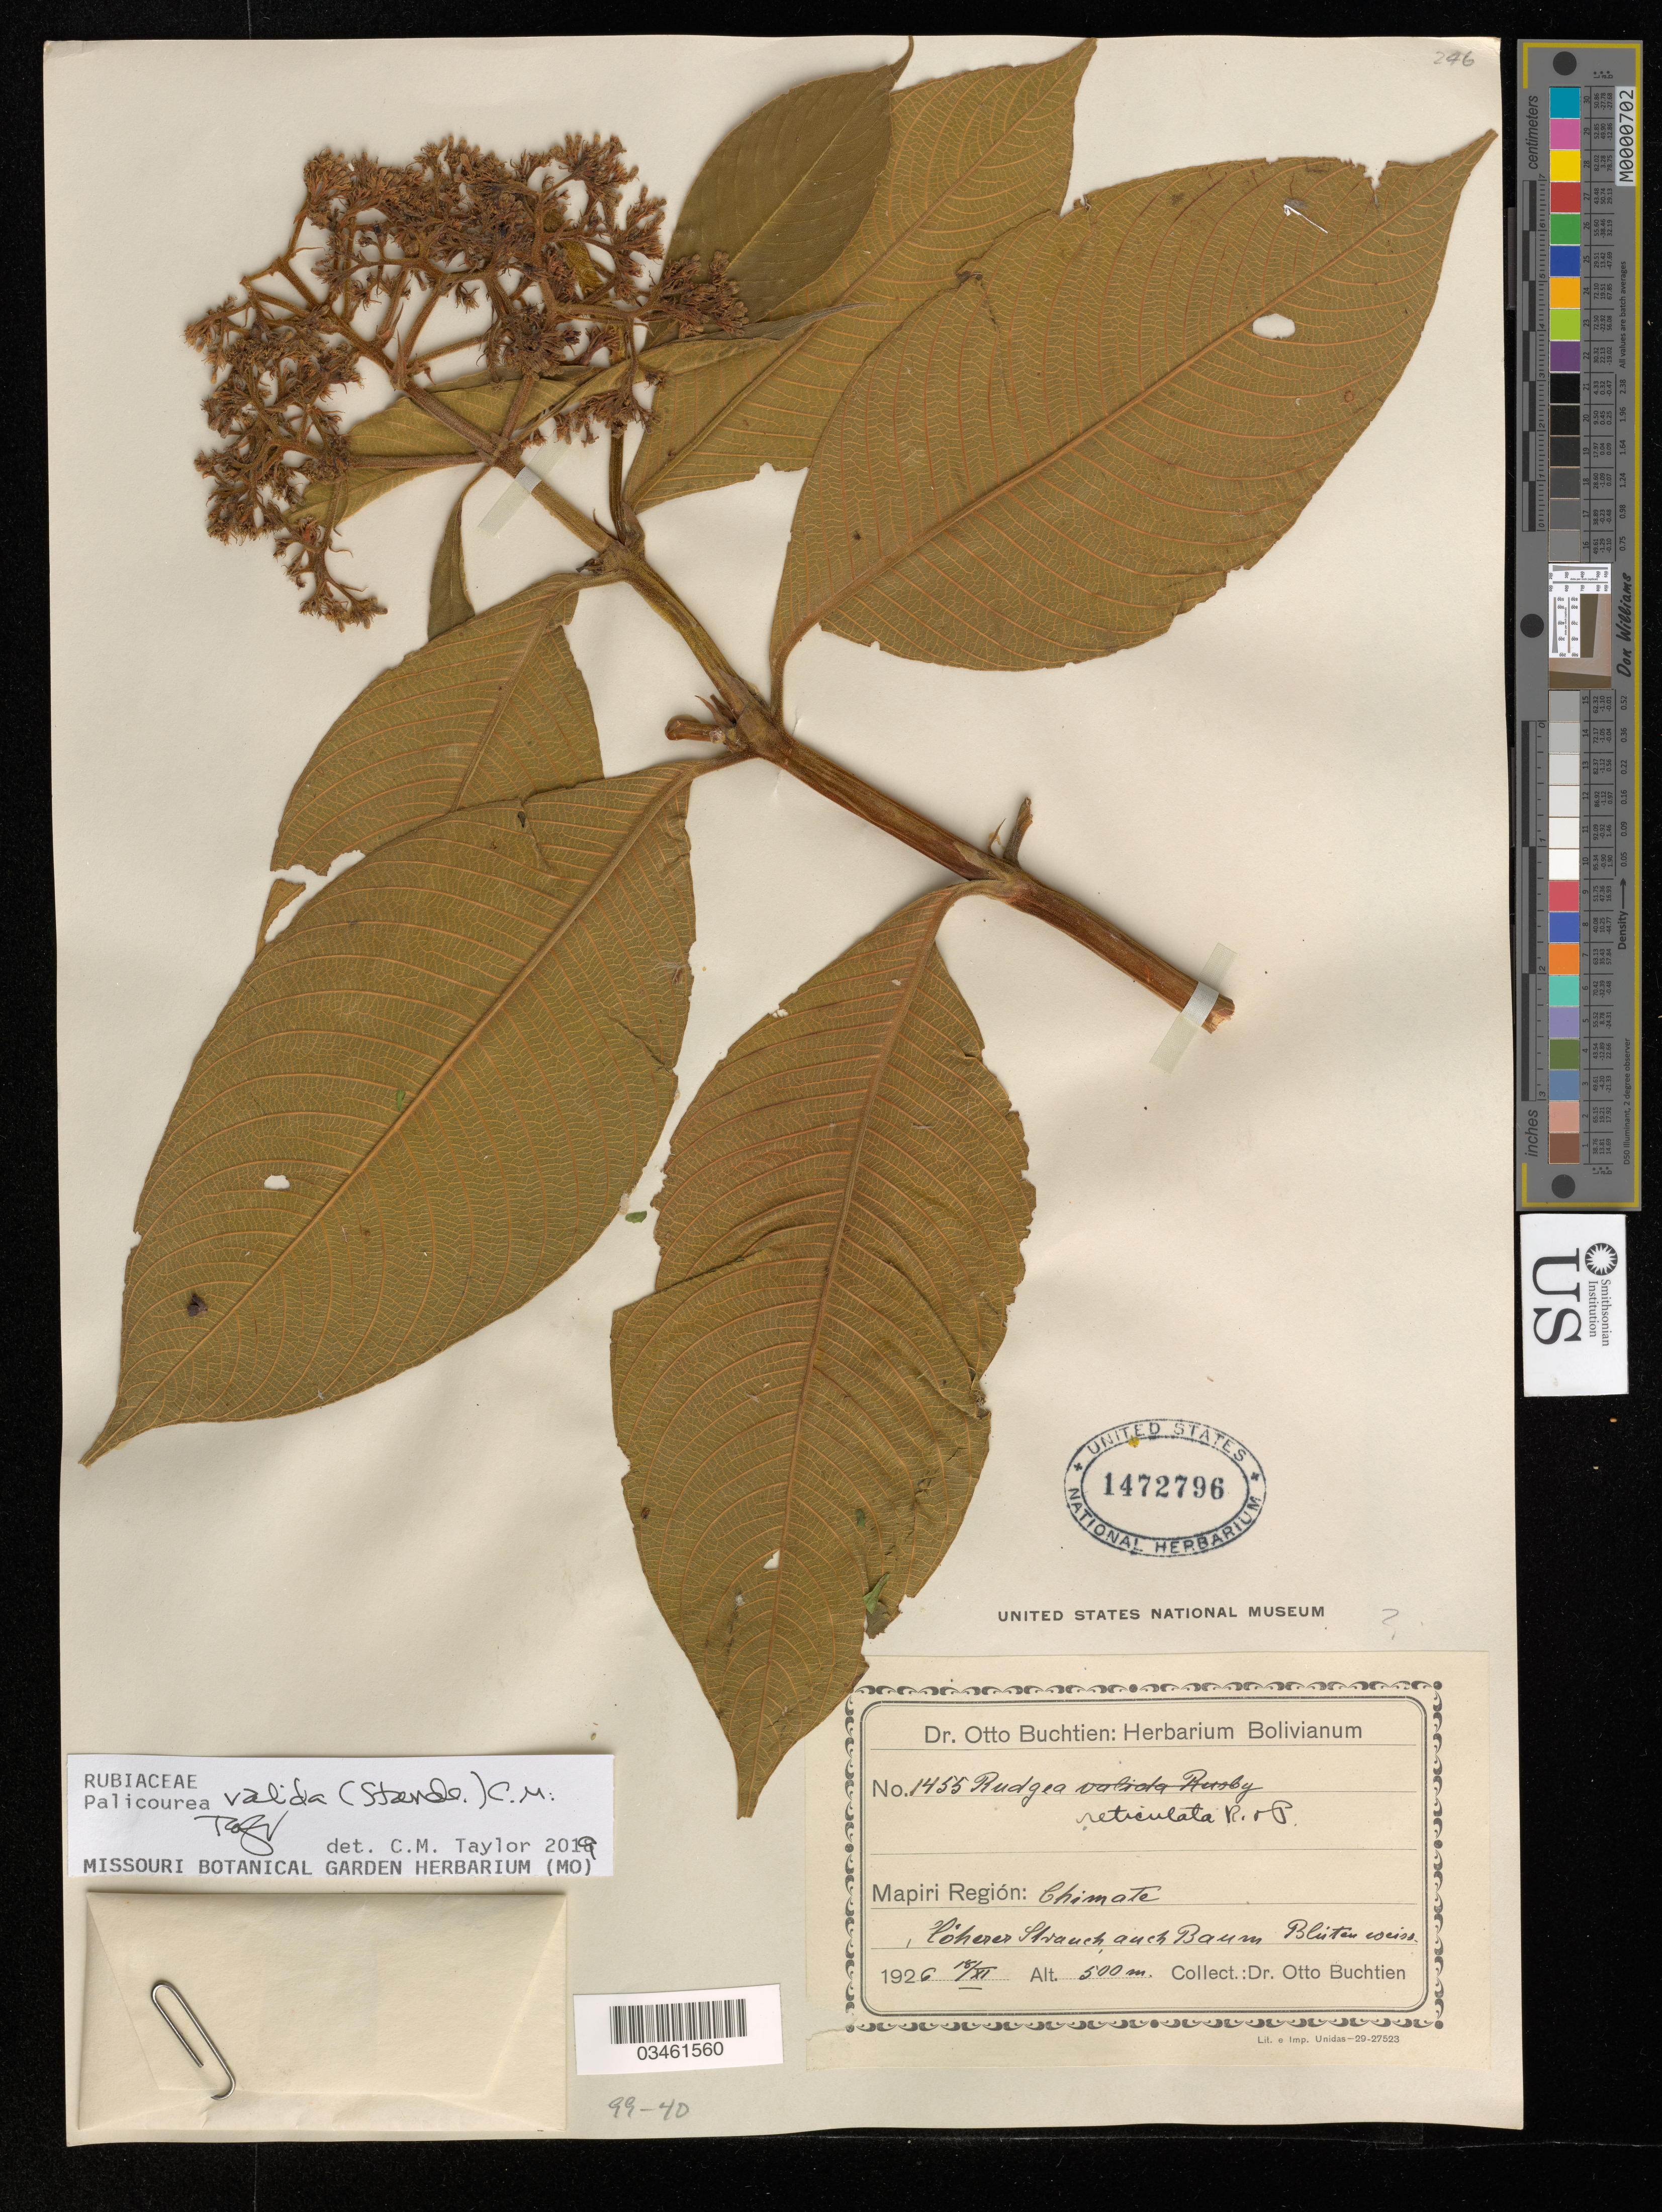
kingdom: Plantae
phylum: Tracheophyta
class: Magnoliopsida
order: Gentianales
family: Rubiaceae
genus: Palicourea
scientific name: Palicourea valida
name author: (Rusby) C.M. Taylor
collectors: O. Buchtien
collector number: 1455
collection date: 1926-11-18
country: Bolivia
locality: Mapiri Región: Chimate. Cóherer Strauch auch Baum Blúten weiss.*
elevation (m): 500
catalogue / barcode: US 1472796